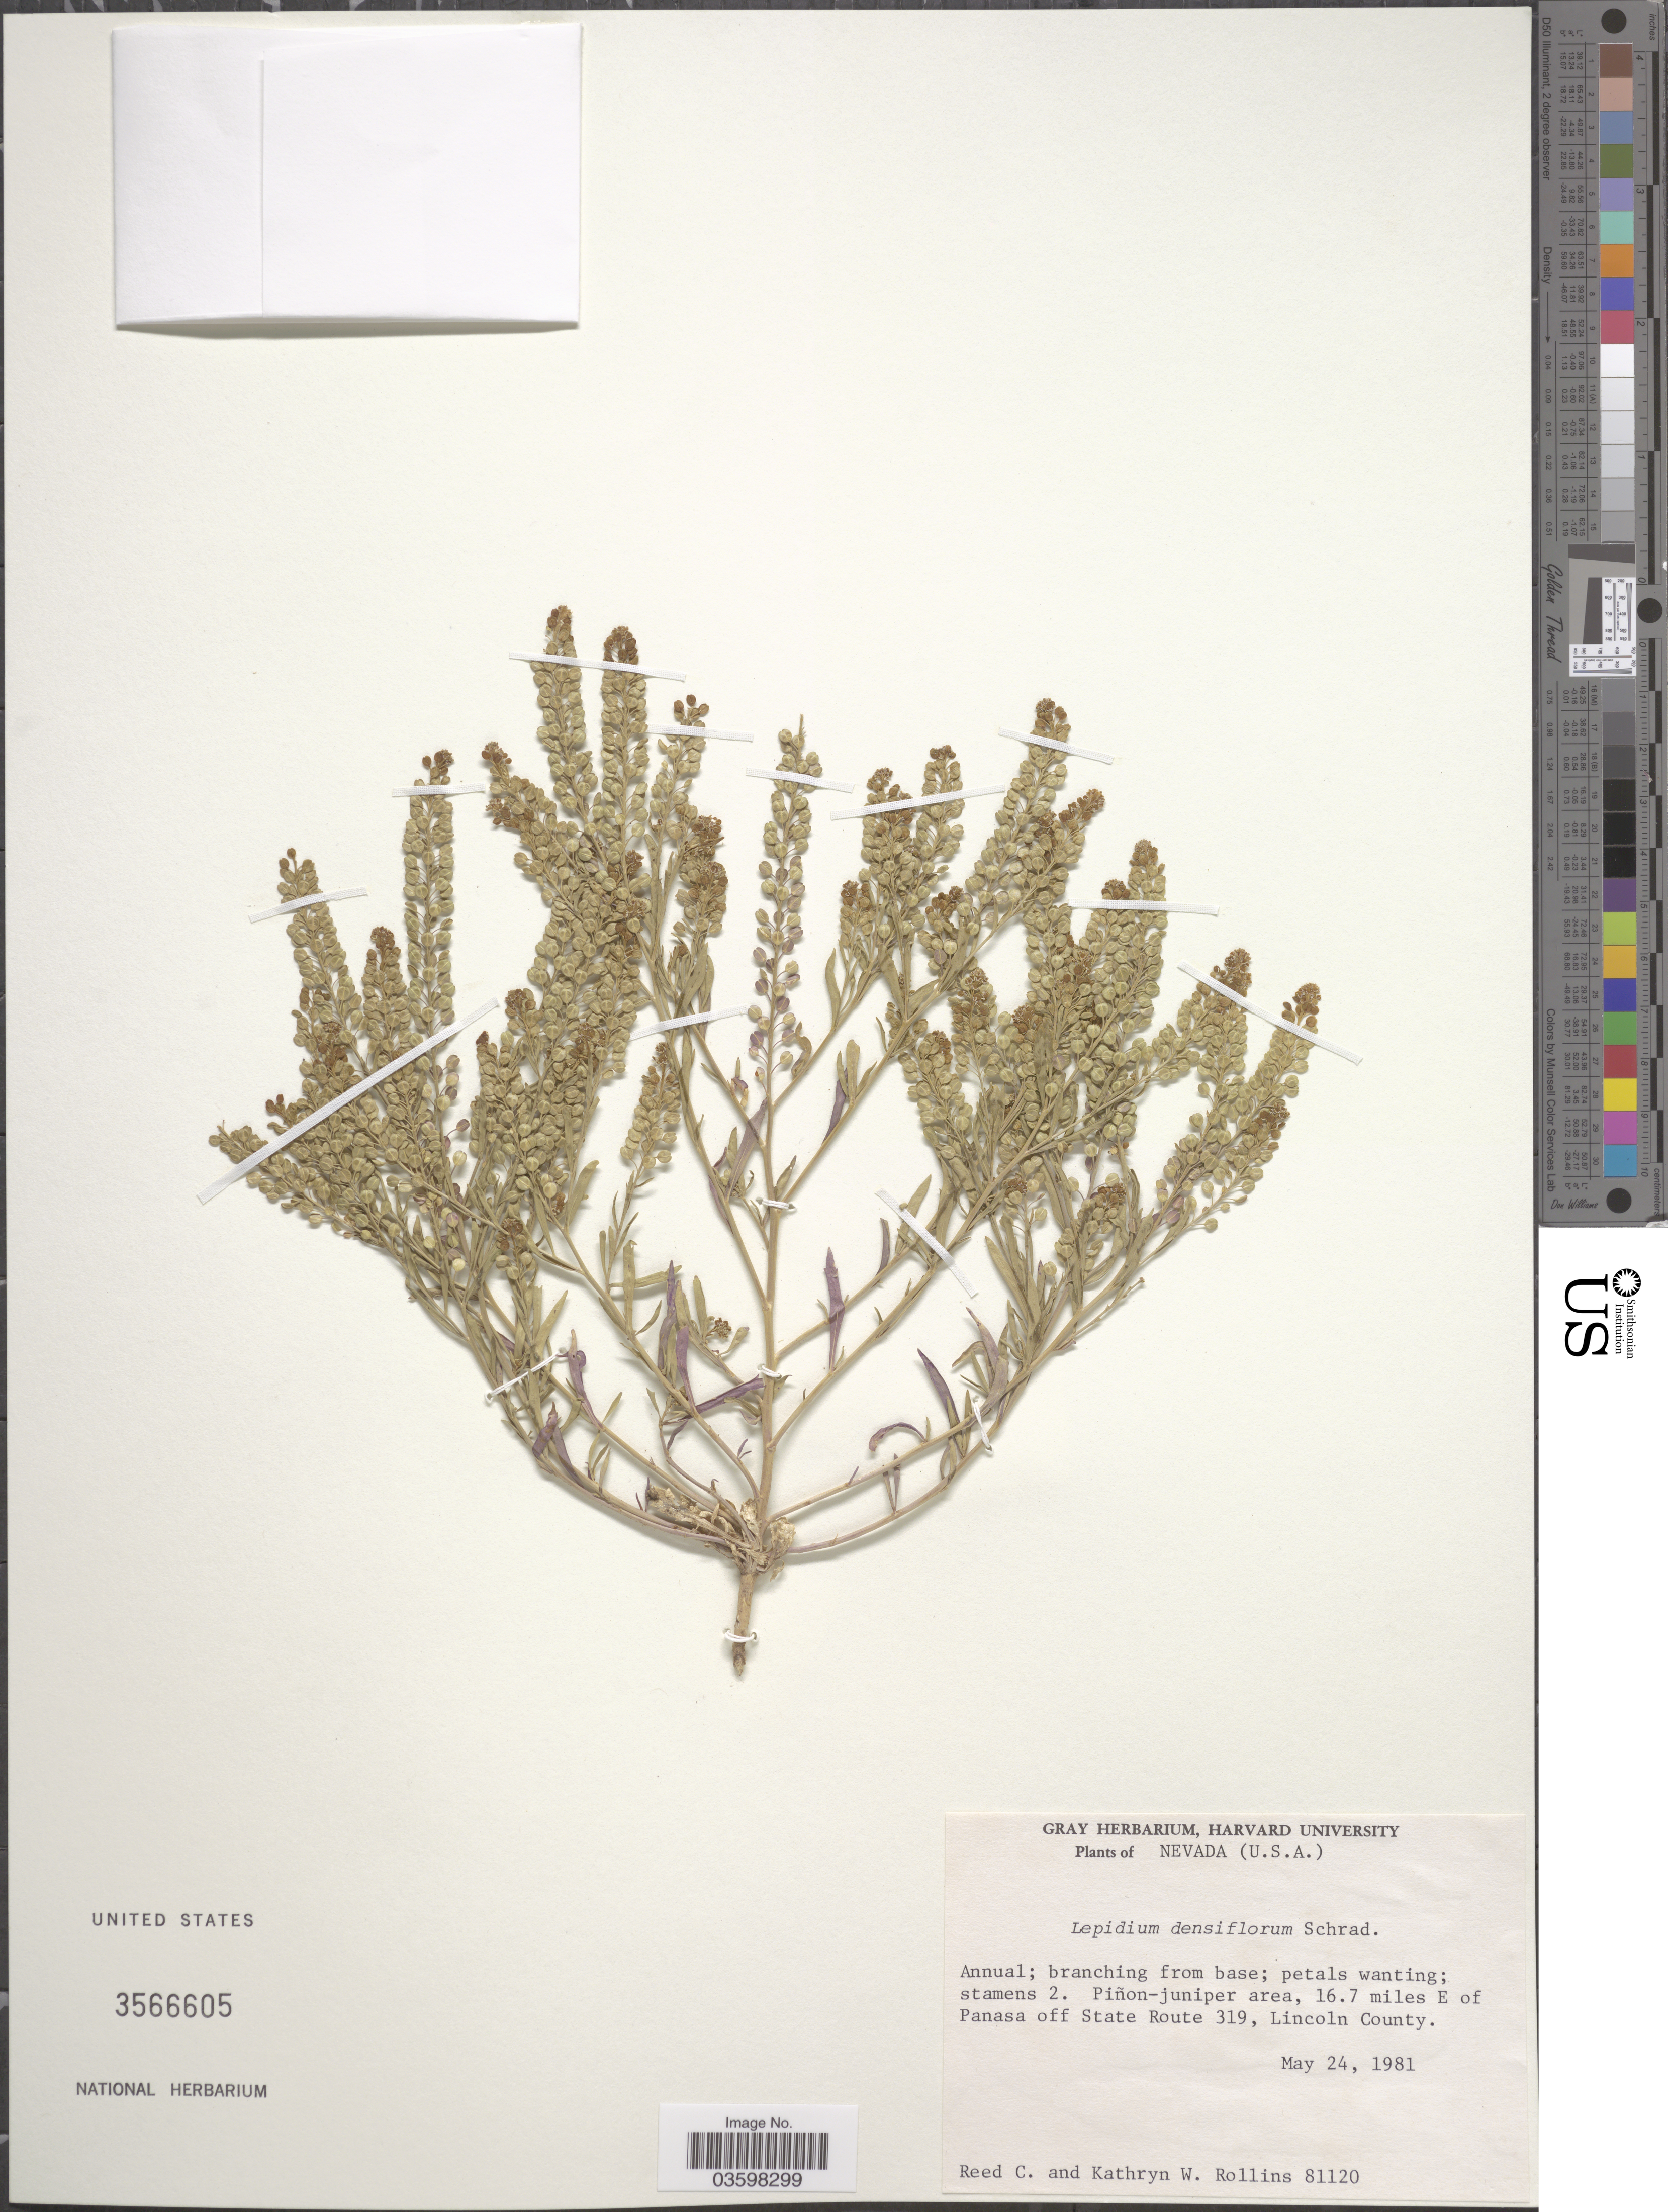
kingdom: Plantae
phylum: Tracheophyta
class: Magnoliopsida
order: Brassicales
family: Brassicaceae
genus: Lepidium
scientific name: Lepidium densiflorum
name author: Schrad.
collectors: R. C. Rollins & K. W. Rollins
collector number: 81120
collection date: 1981-05-24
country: United States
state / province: Nevada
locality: Piñon-juniper area, 16.7 miles E of Panasa off State Route 319, Lincoln County.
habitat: pinon-juniper area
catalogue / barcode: US 3566605